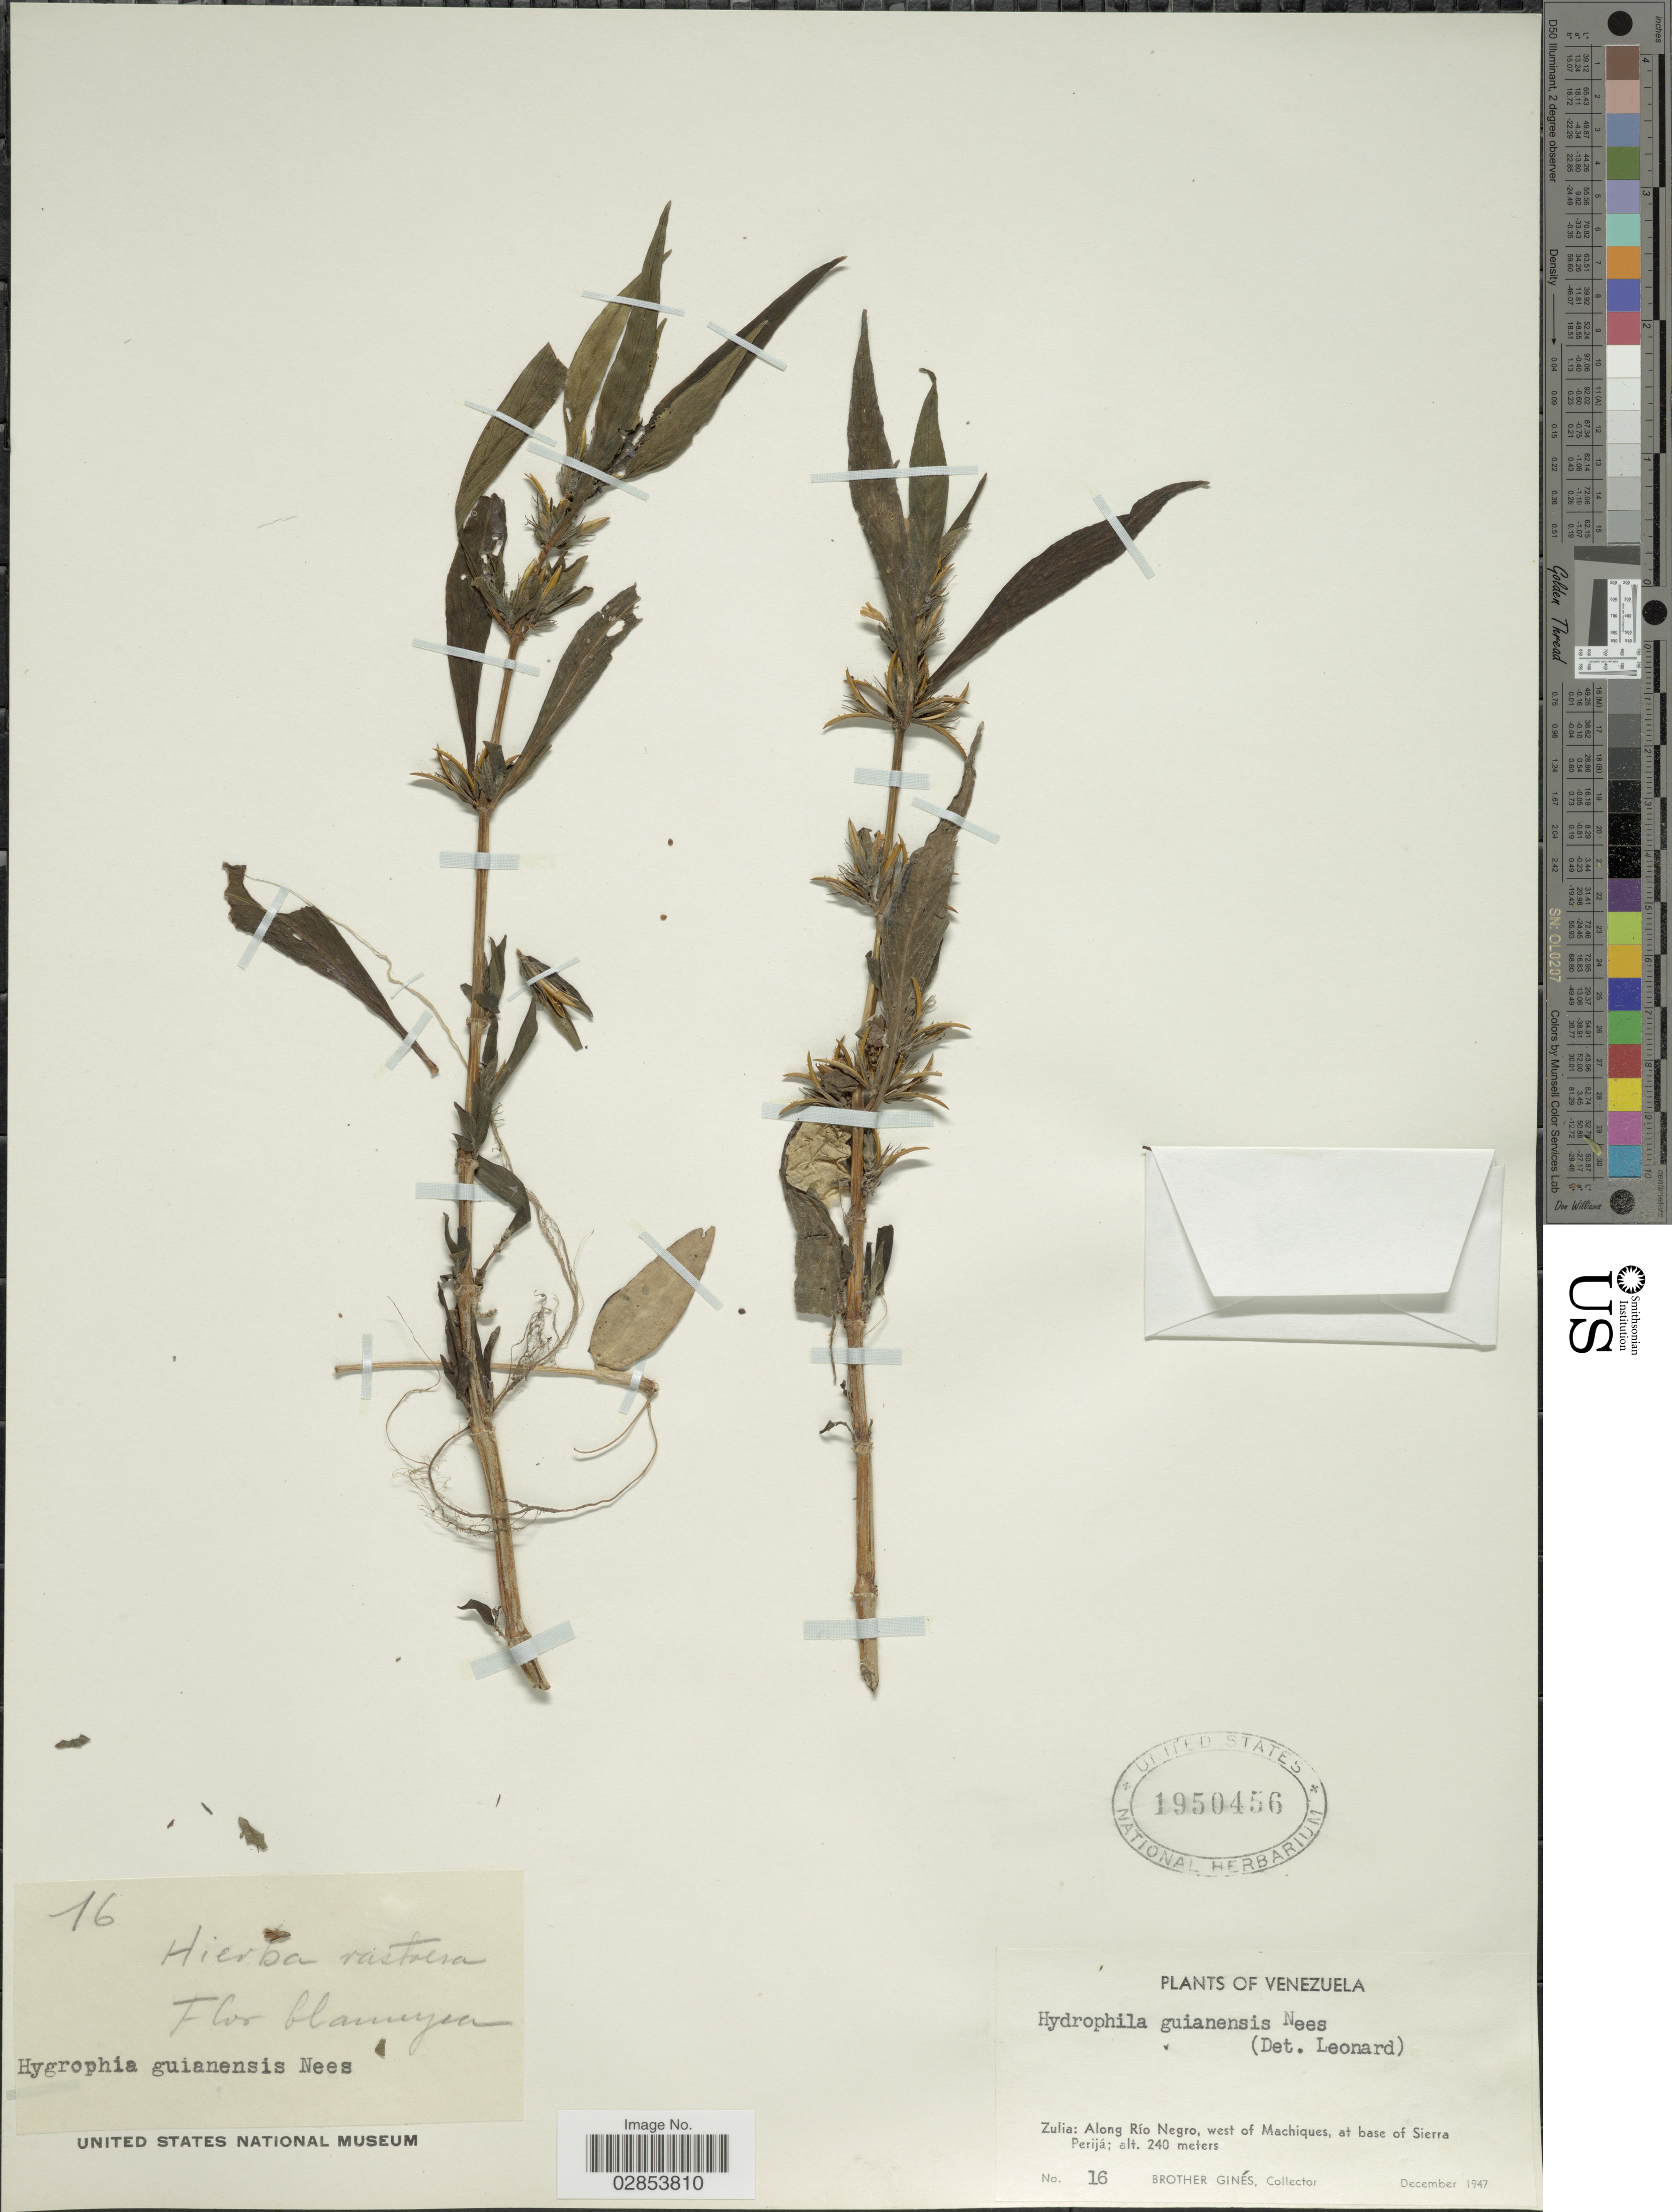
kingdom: Plantae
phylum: Tracheophyta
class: Magnoliopsida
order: Lamiales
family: Acanthaceae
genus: Hygrophila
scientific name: Hygrophila costata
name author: Nees & T. Nees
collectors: Bro. Gines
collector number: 16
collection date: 1947-12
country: Venezuela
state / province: Zulia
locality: Along Río Negro, west of Machiques, at base of Sierra Perijá.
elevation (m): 240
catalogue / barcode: US 1950456